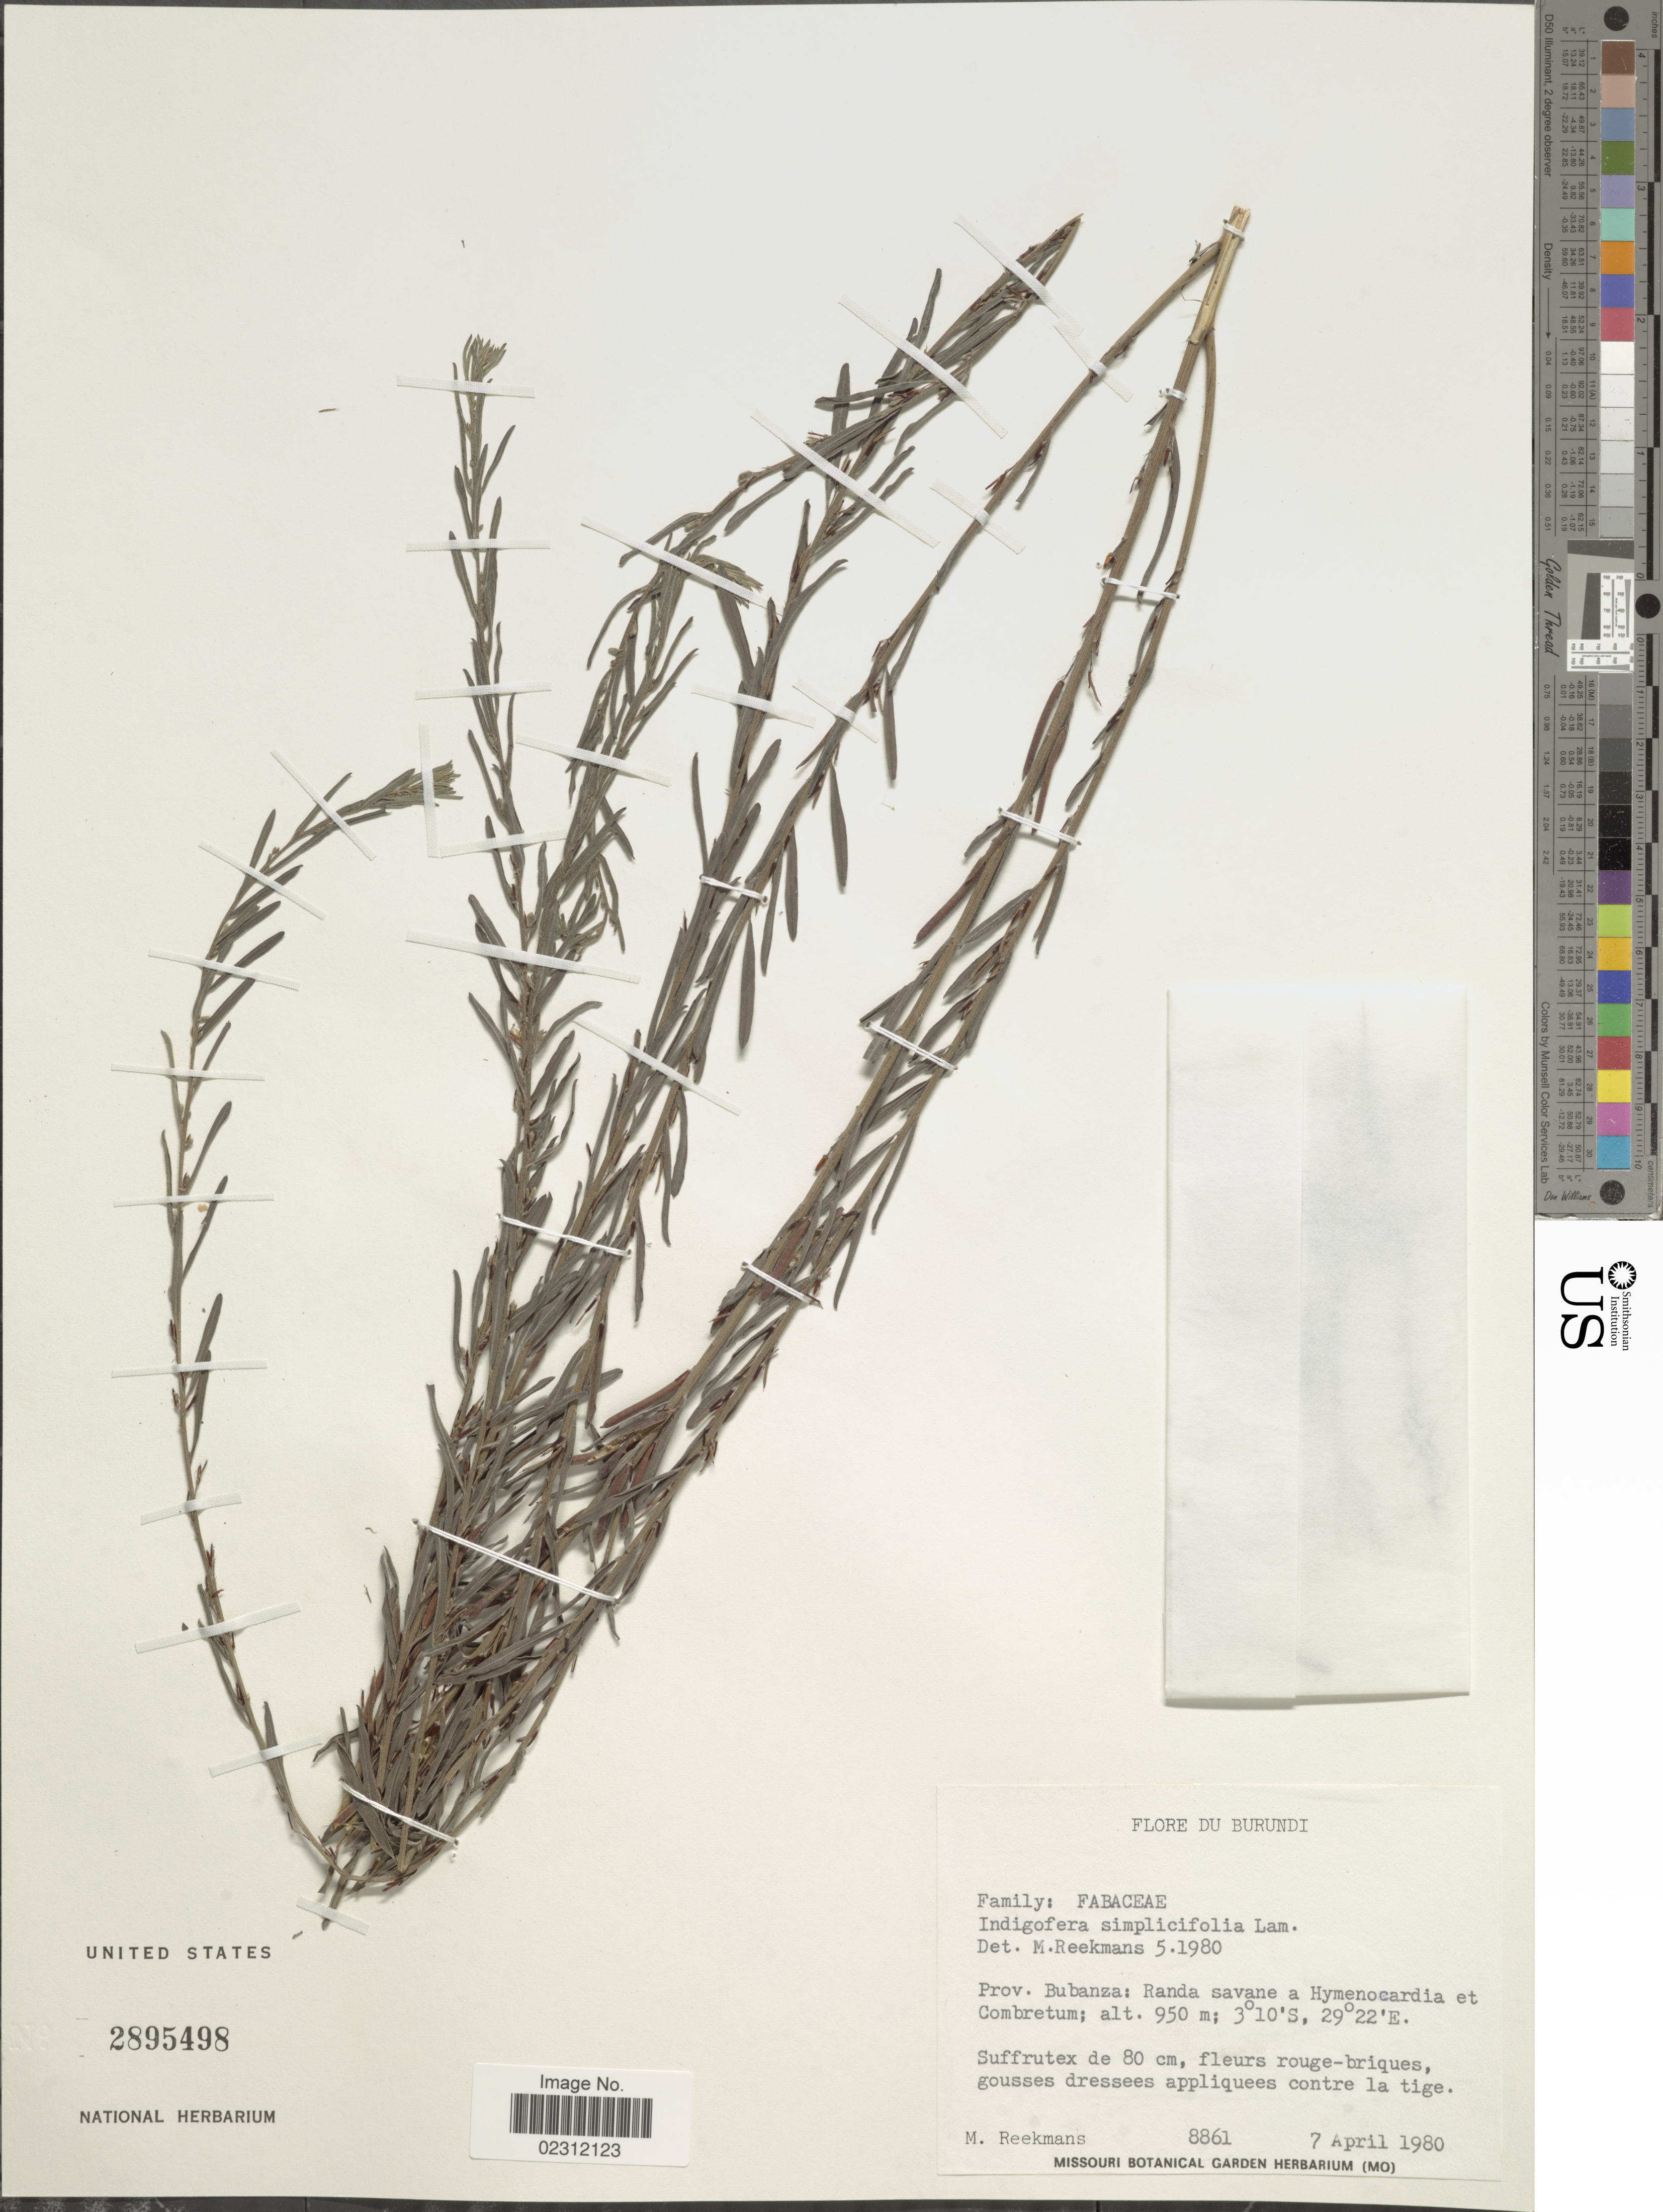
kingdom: Plantae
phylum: Tracheophyta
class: Magnoliopsida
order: Fabales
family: Fabaceae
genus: Indigofera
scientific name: Indigofera simplicifolia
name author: Lam.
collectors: M. Reekmans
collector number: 8861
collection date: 1980-04-07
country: Burundi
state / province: Bubanza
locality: Randa savane a Hymenocardia et Combretum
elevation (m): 950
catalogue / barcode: US 2895498